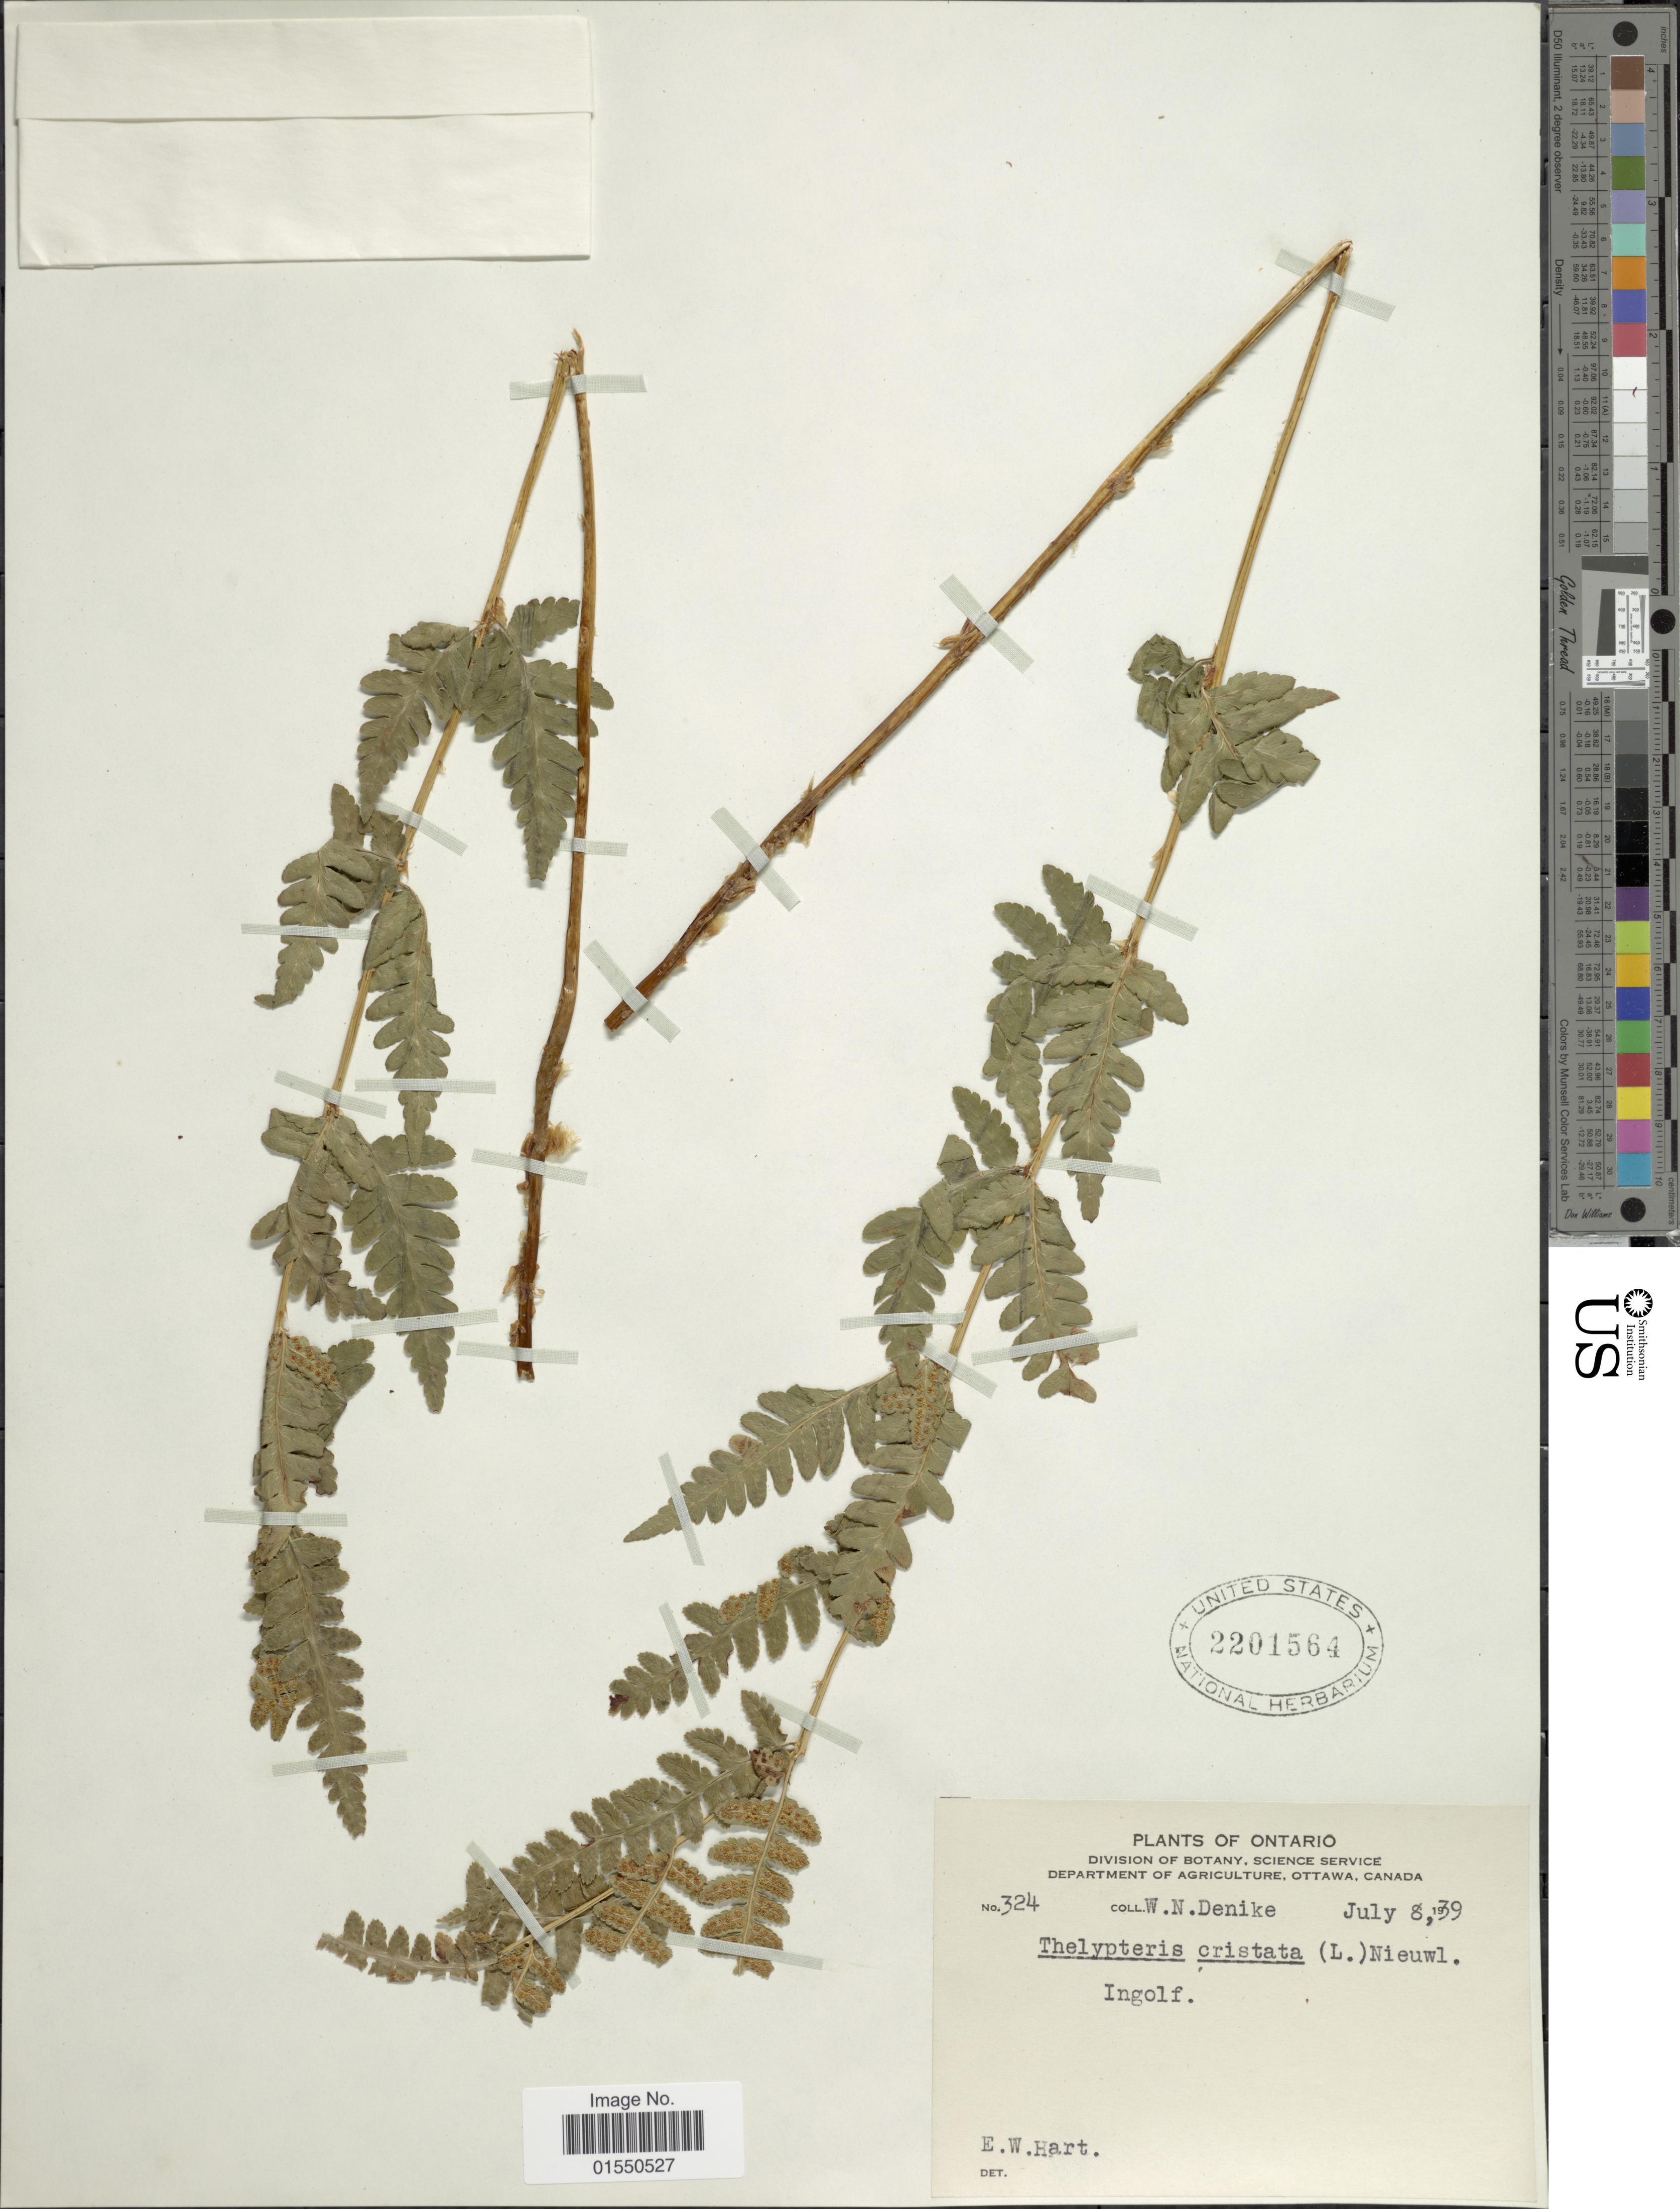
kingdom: Plantae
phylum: Tracheophyta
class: Polypodiopsida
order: Polypodiales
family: Dryopteridaceae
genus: Dryopteris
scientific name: Dryopteris cristata var. spinulosa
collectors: E. W. Hart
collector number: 324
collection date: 1939-07-08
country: Canada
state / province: Ontario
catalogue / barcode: US 2201564